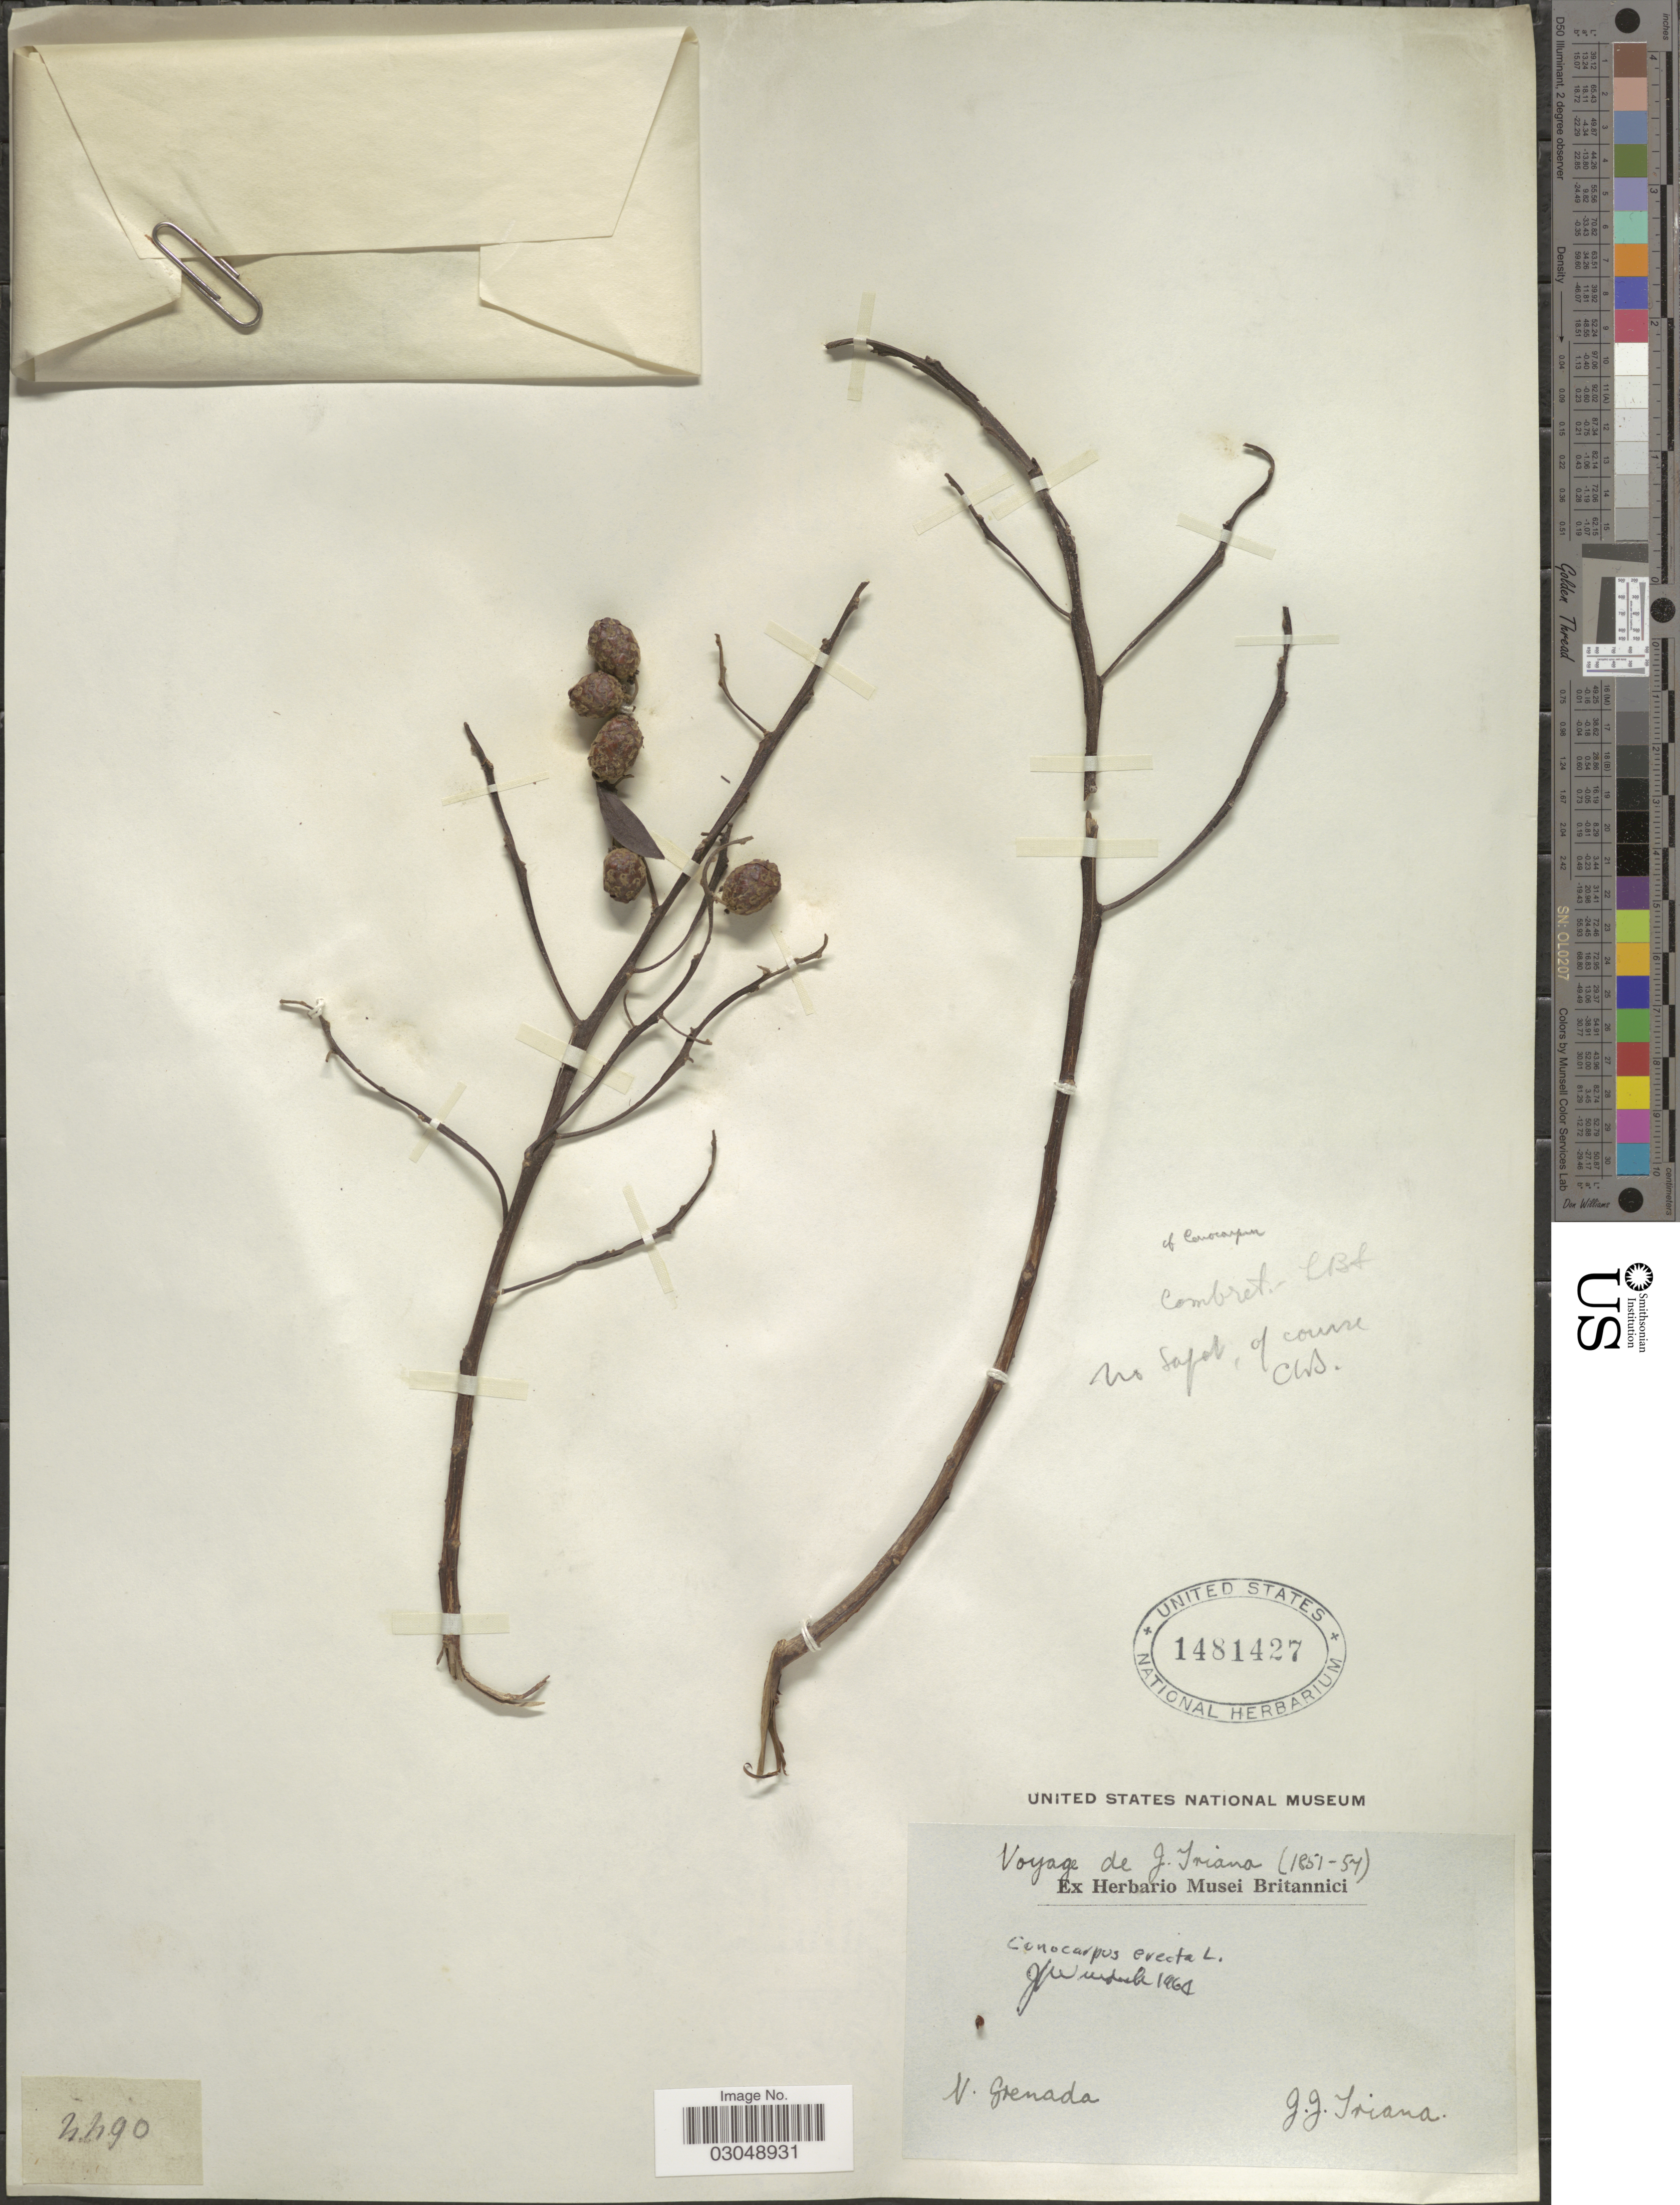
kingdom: Plantae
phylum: Tracheophyta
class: Magnoliopsida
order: Myrtales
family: Combretaceae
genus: Conocarpus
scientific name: Conocarpus erectus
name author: L.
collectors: J. J. Triana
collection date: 1851/1857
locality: N. Grenada.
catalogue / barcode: US 1481427